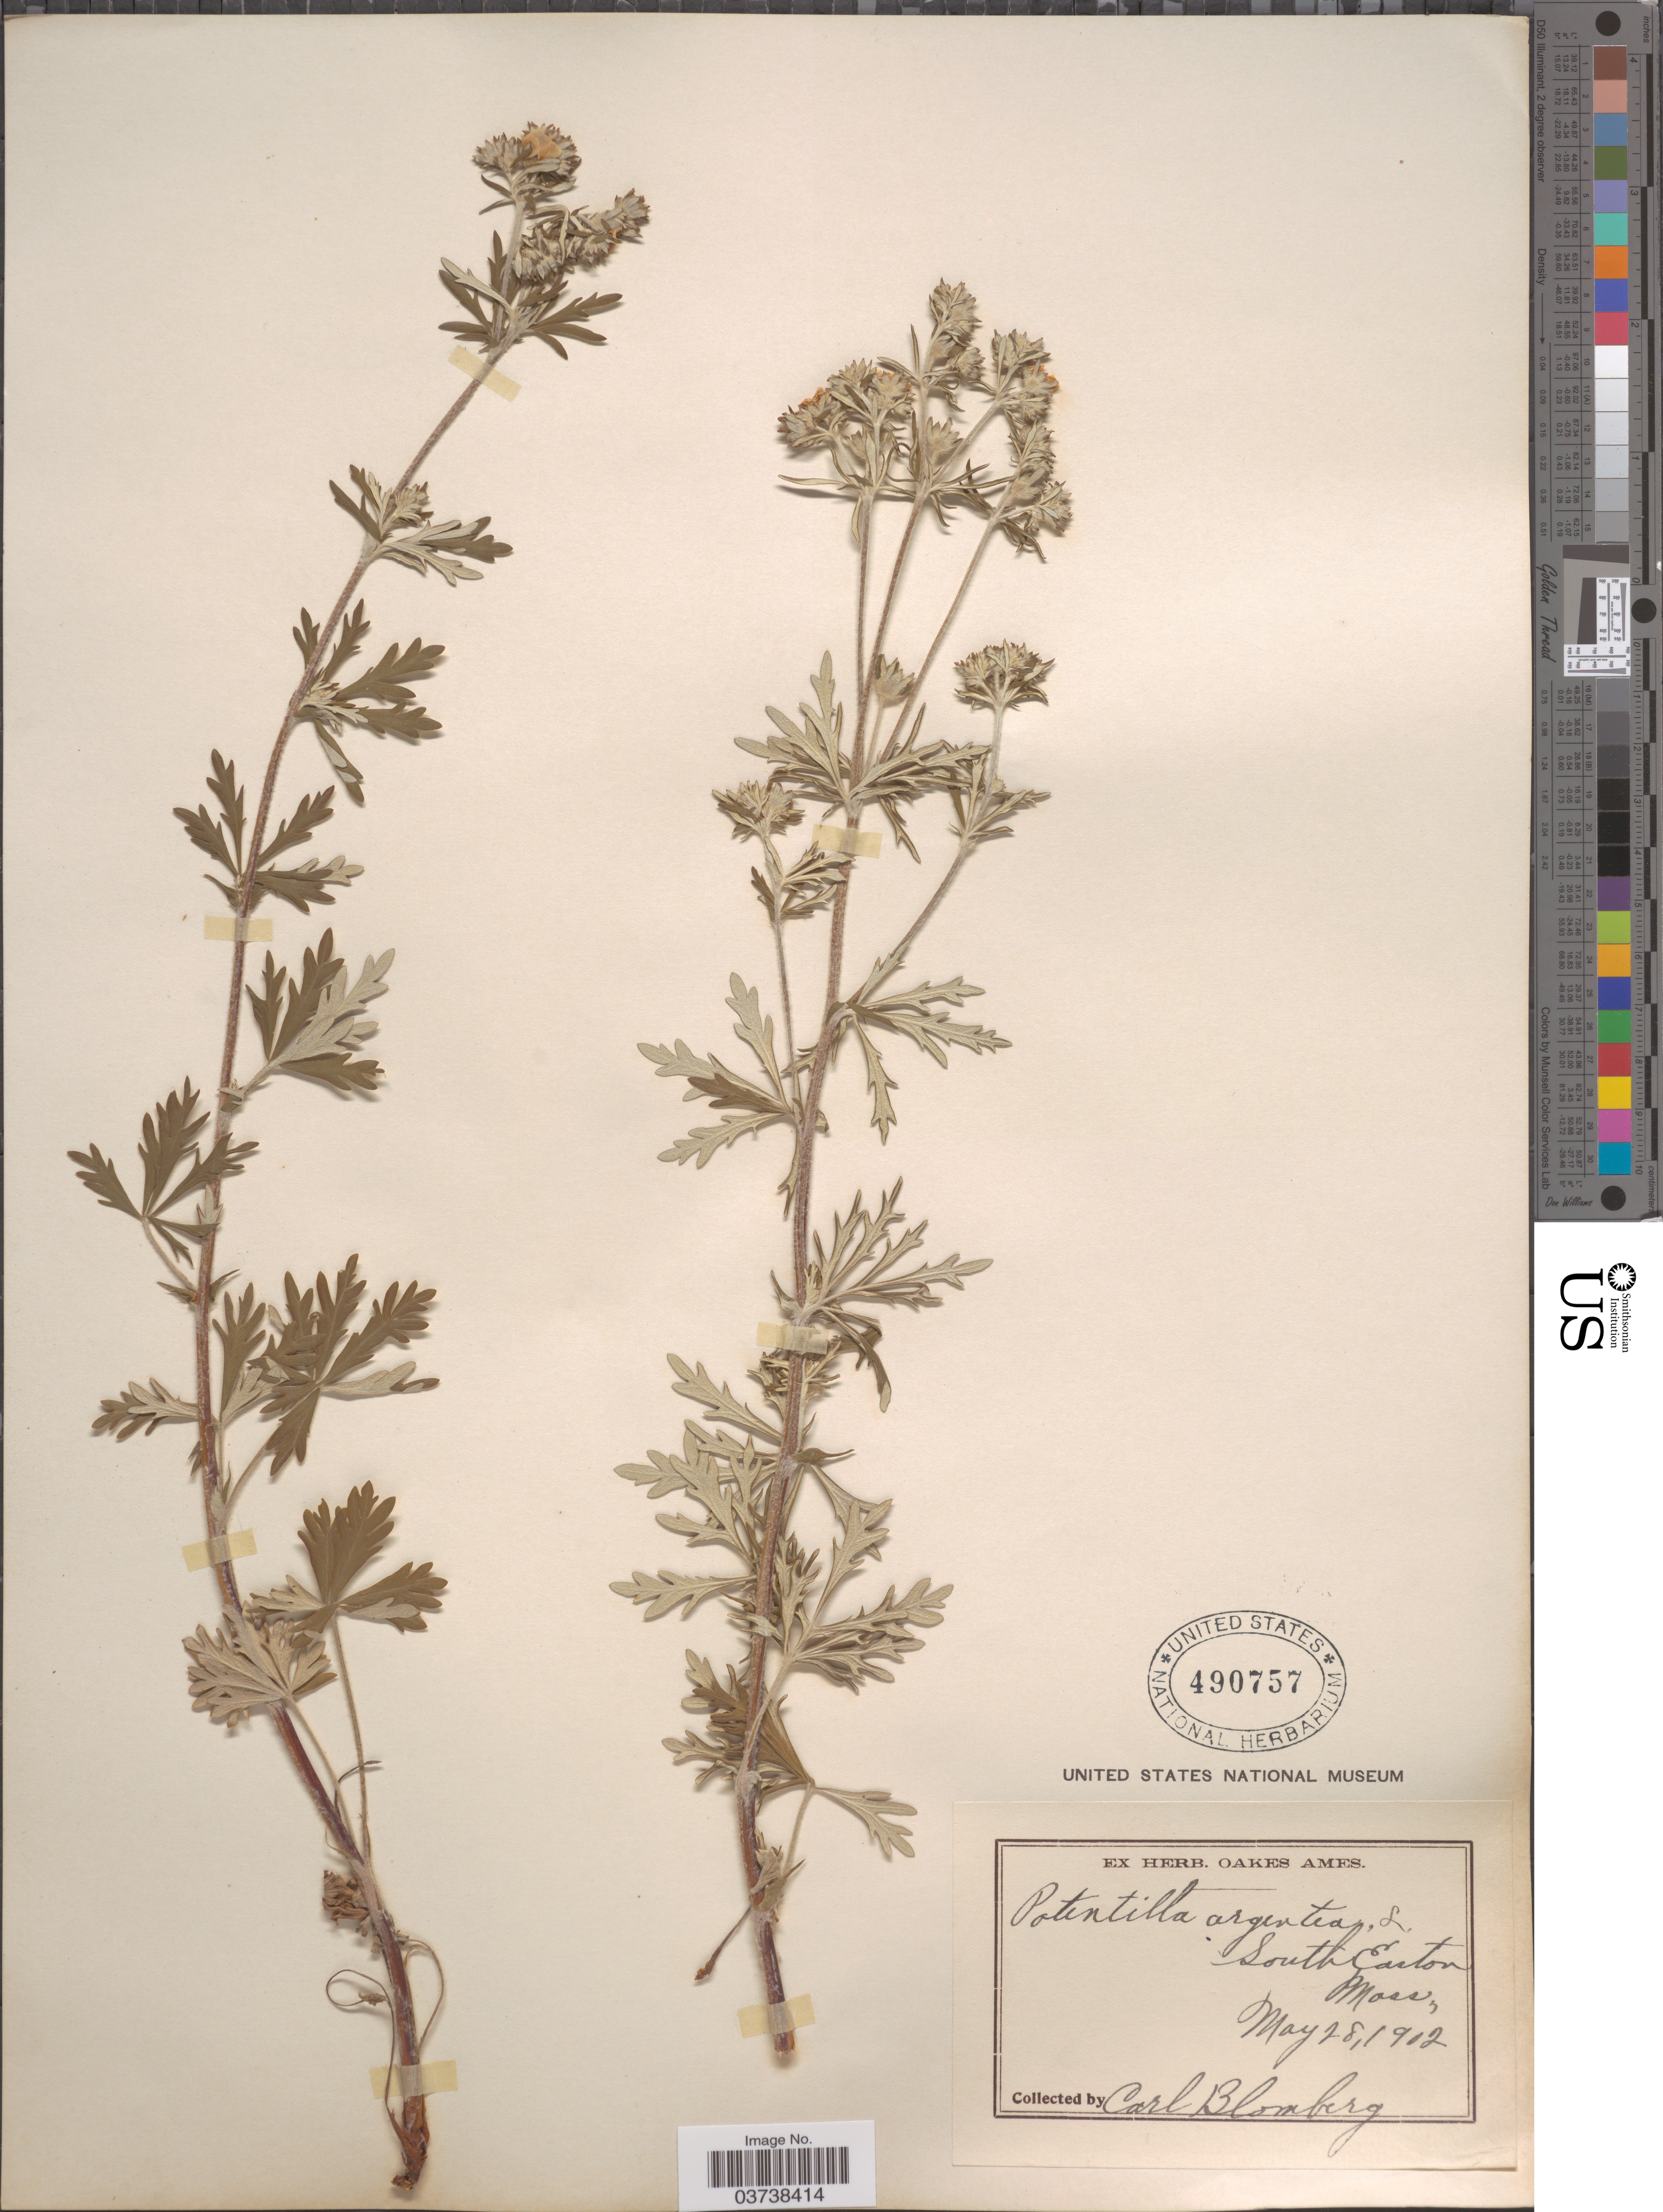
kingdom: Plantae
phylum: Tracheophyta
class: Magnoliopsida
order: Rosales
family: Rosaceae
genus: Potentilla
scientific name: Potentilla argentea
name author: L.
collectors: A. Blomberg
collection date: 1902-05-28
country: United States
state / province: Massachusetts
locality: South Easton.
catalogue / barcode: US 490757